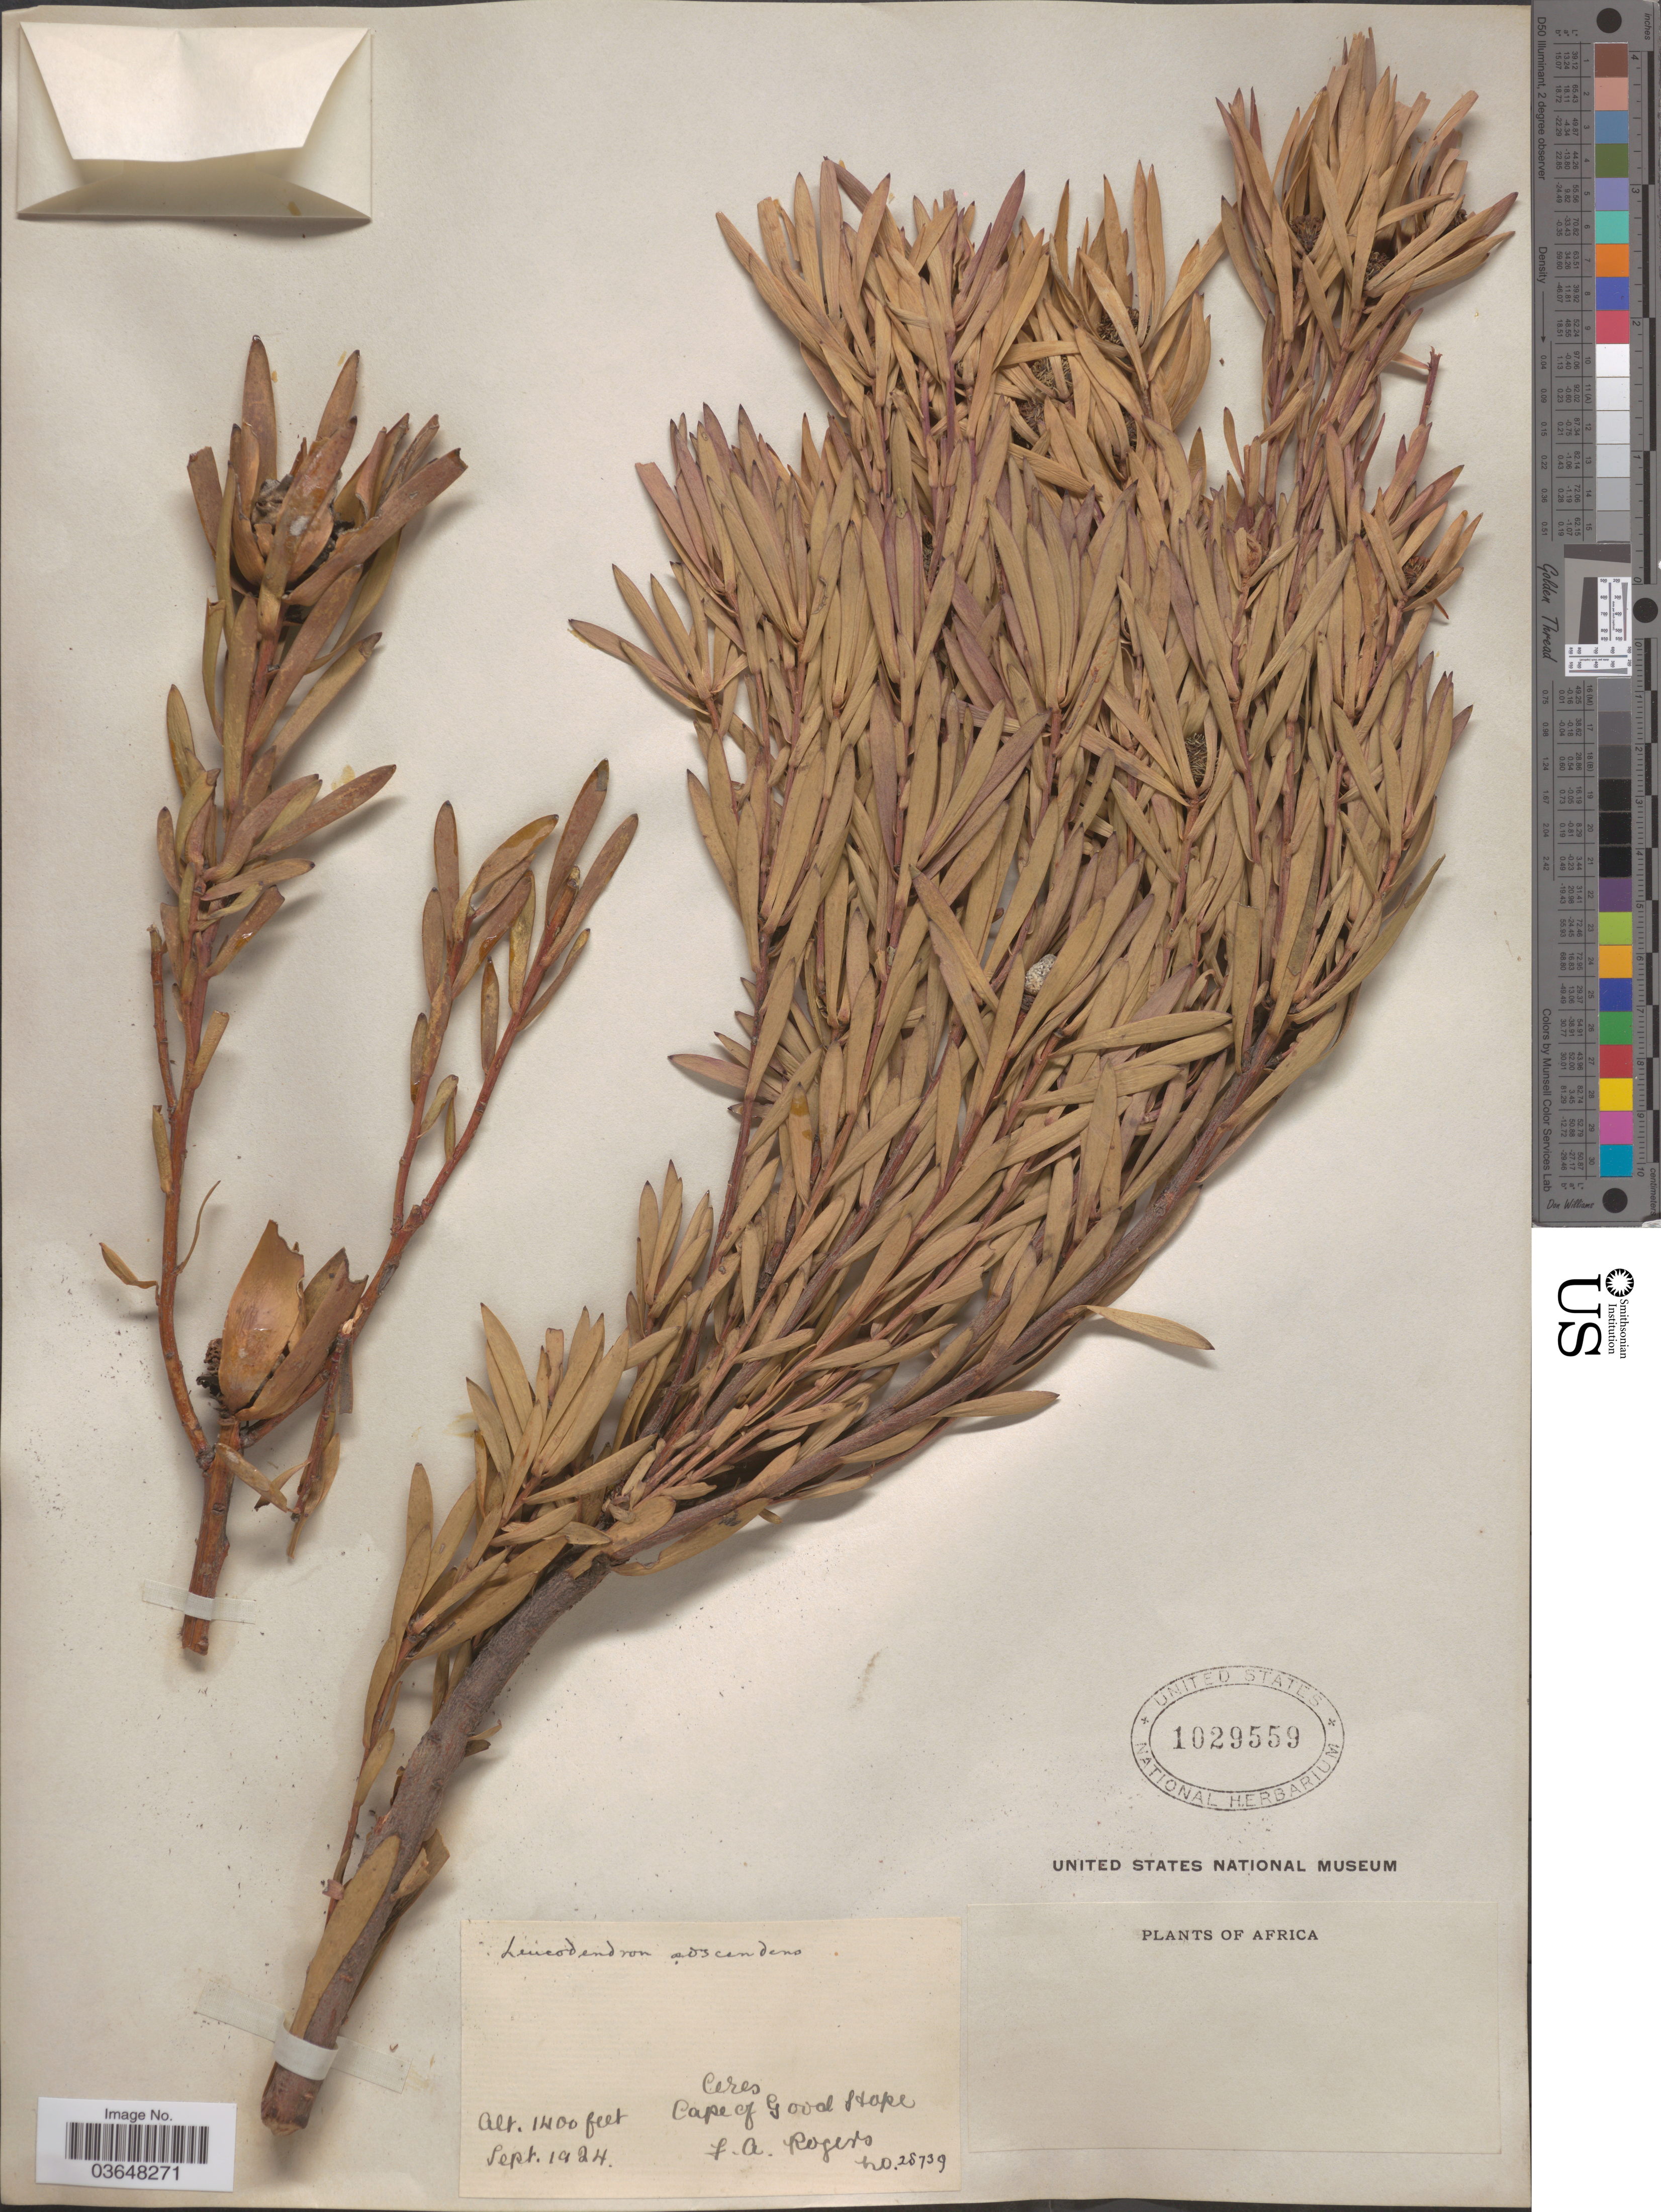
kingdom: Plantae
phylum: Tracheophyta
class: Magnoliopsida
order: Proteales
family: Proteaceae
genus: Leucadendron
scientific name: Leucadendron salignum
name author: P.J. Bergius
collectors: F. A. Rogers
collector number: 28739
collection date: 1924-09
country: South Africa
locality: Africa. Ceres. Cape of Good Hope.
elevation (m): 427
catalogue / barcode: US 1029559